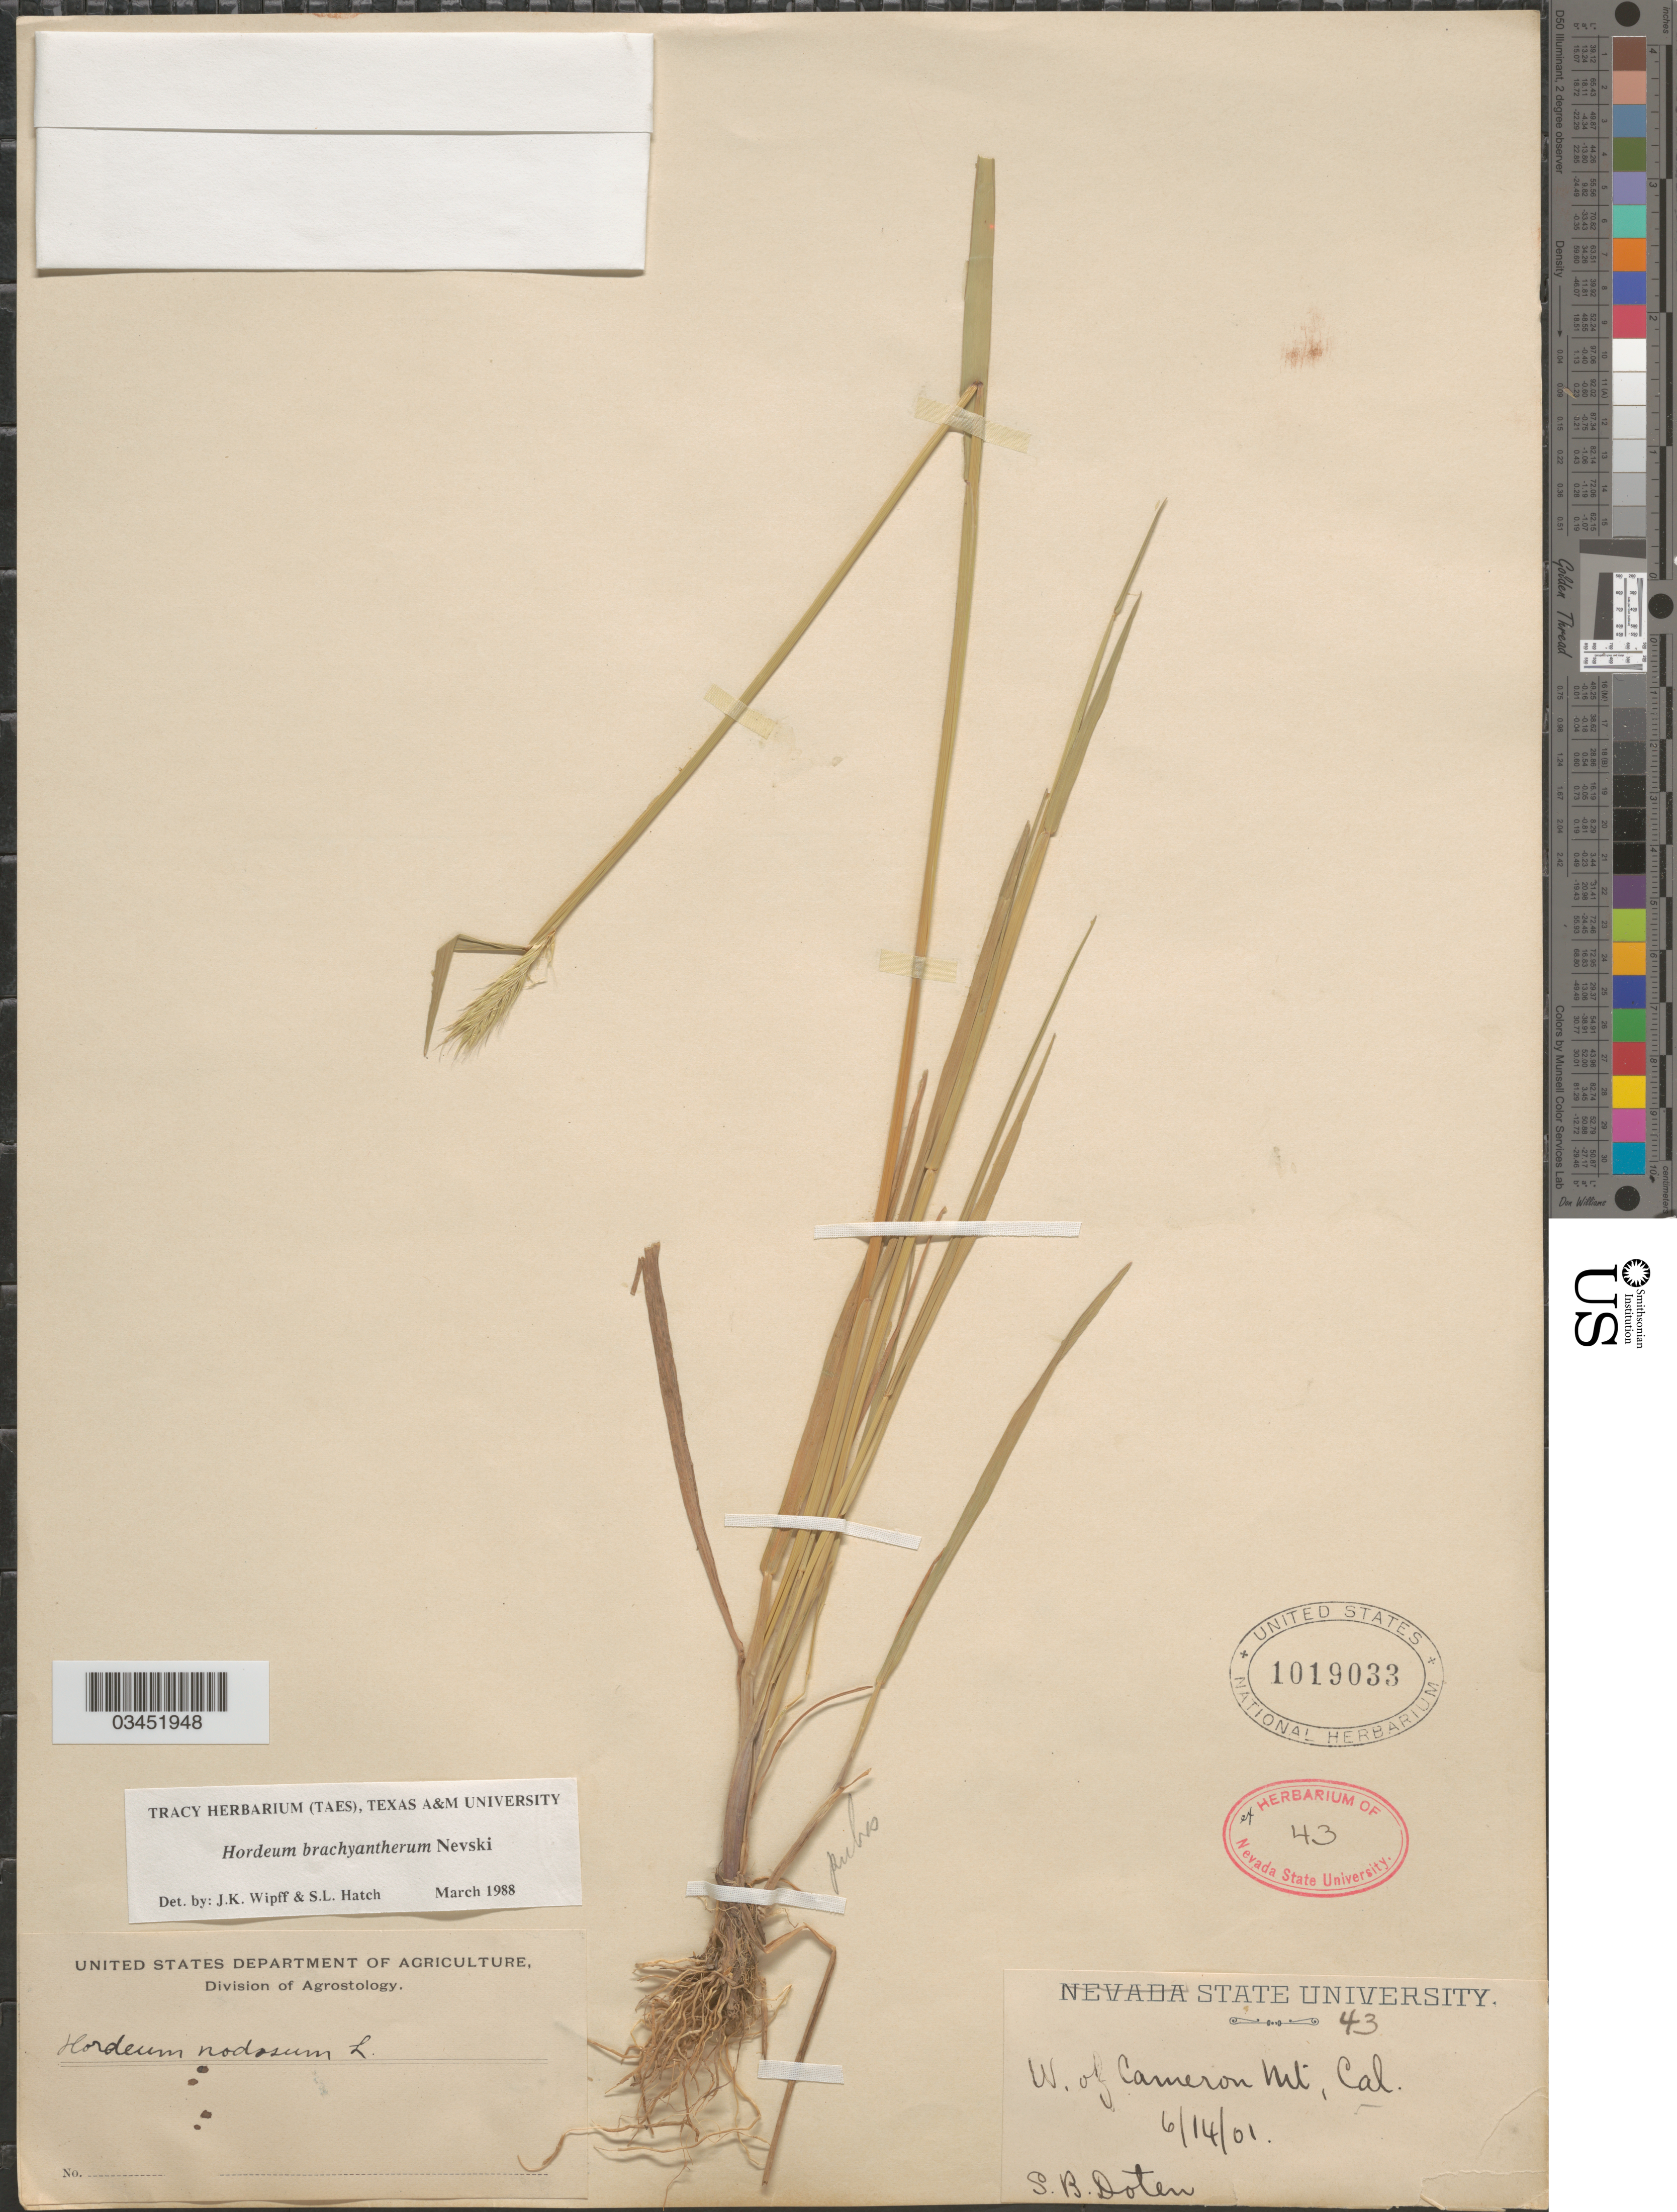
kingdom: Plantae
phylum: Tracheophyta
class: Liliopsida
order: Poales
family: Poaceae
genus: Hordeum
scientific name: Hordeum brachyantherum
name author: Nevski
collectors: S. Doten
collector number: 43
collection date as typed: Transcribed d/m/y: 14/6/1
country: United States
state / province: California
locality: W. of Cameron Mt.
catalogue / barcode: US 1019033